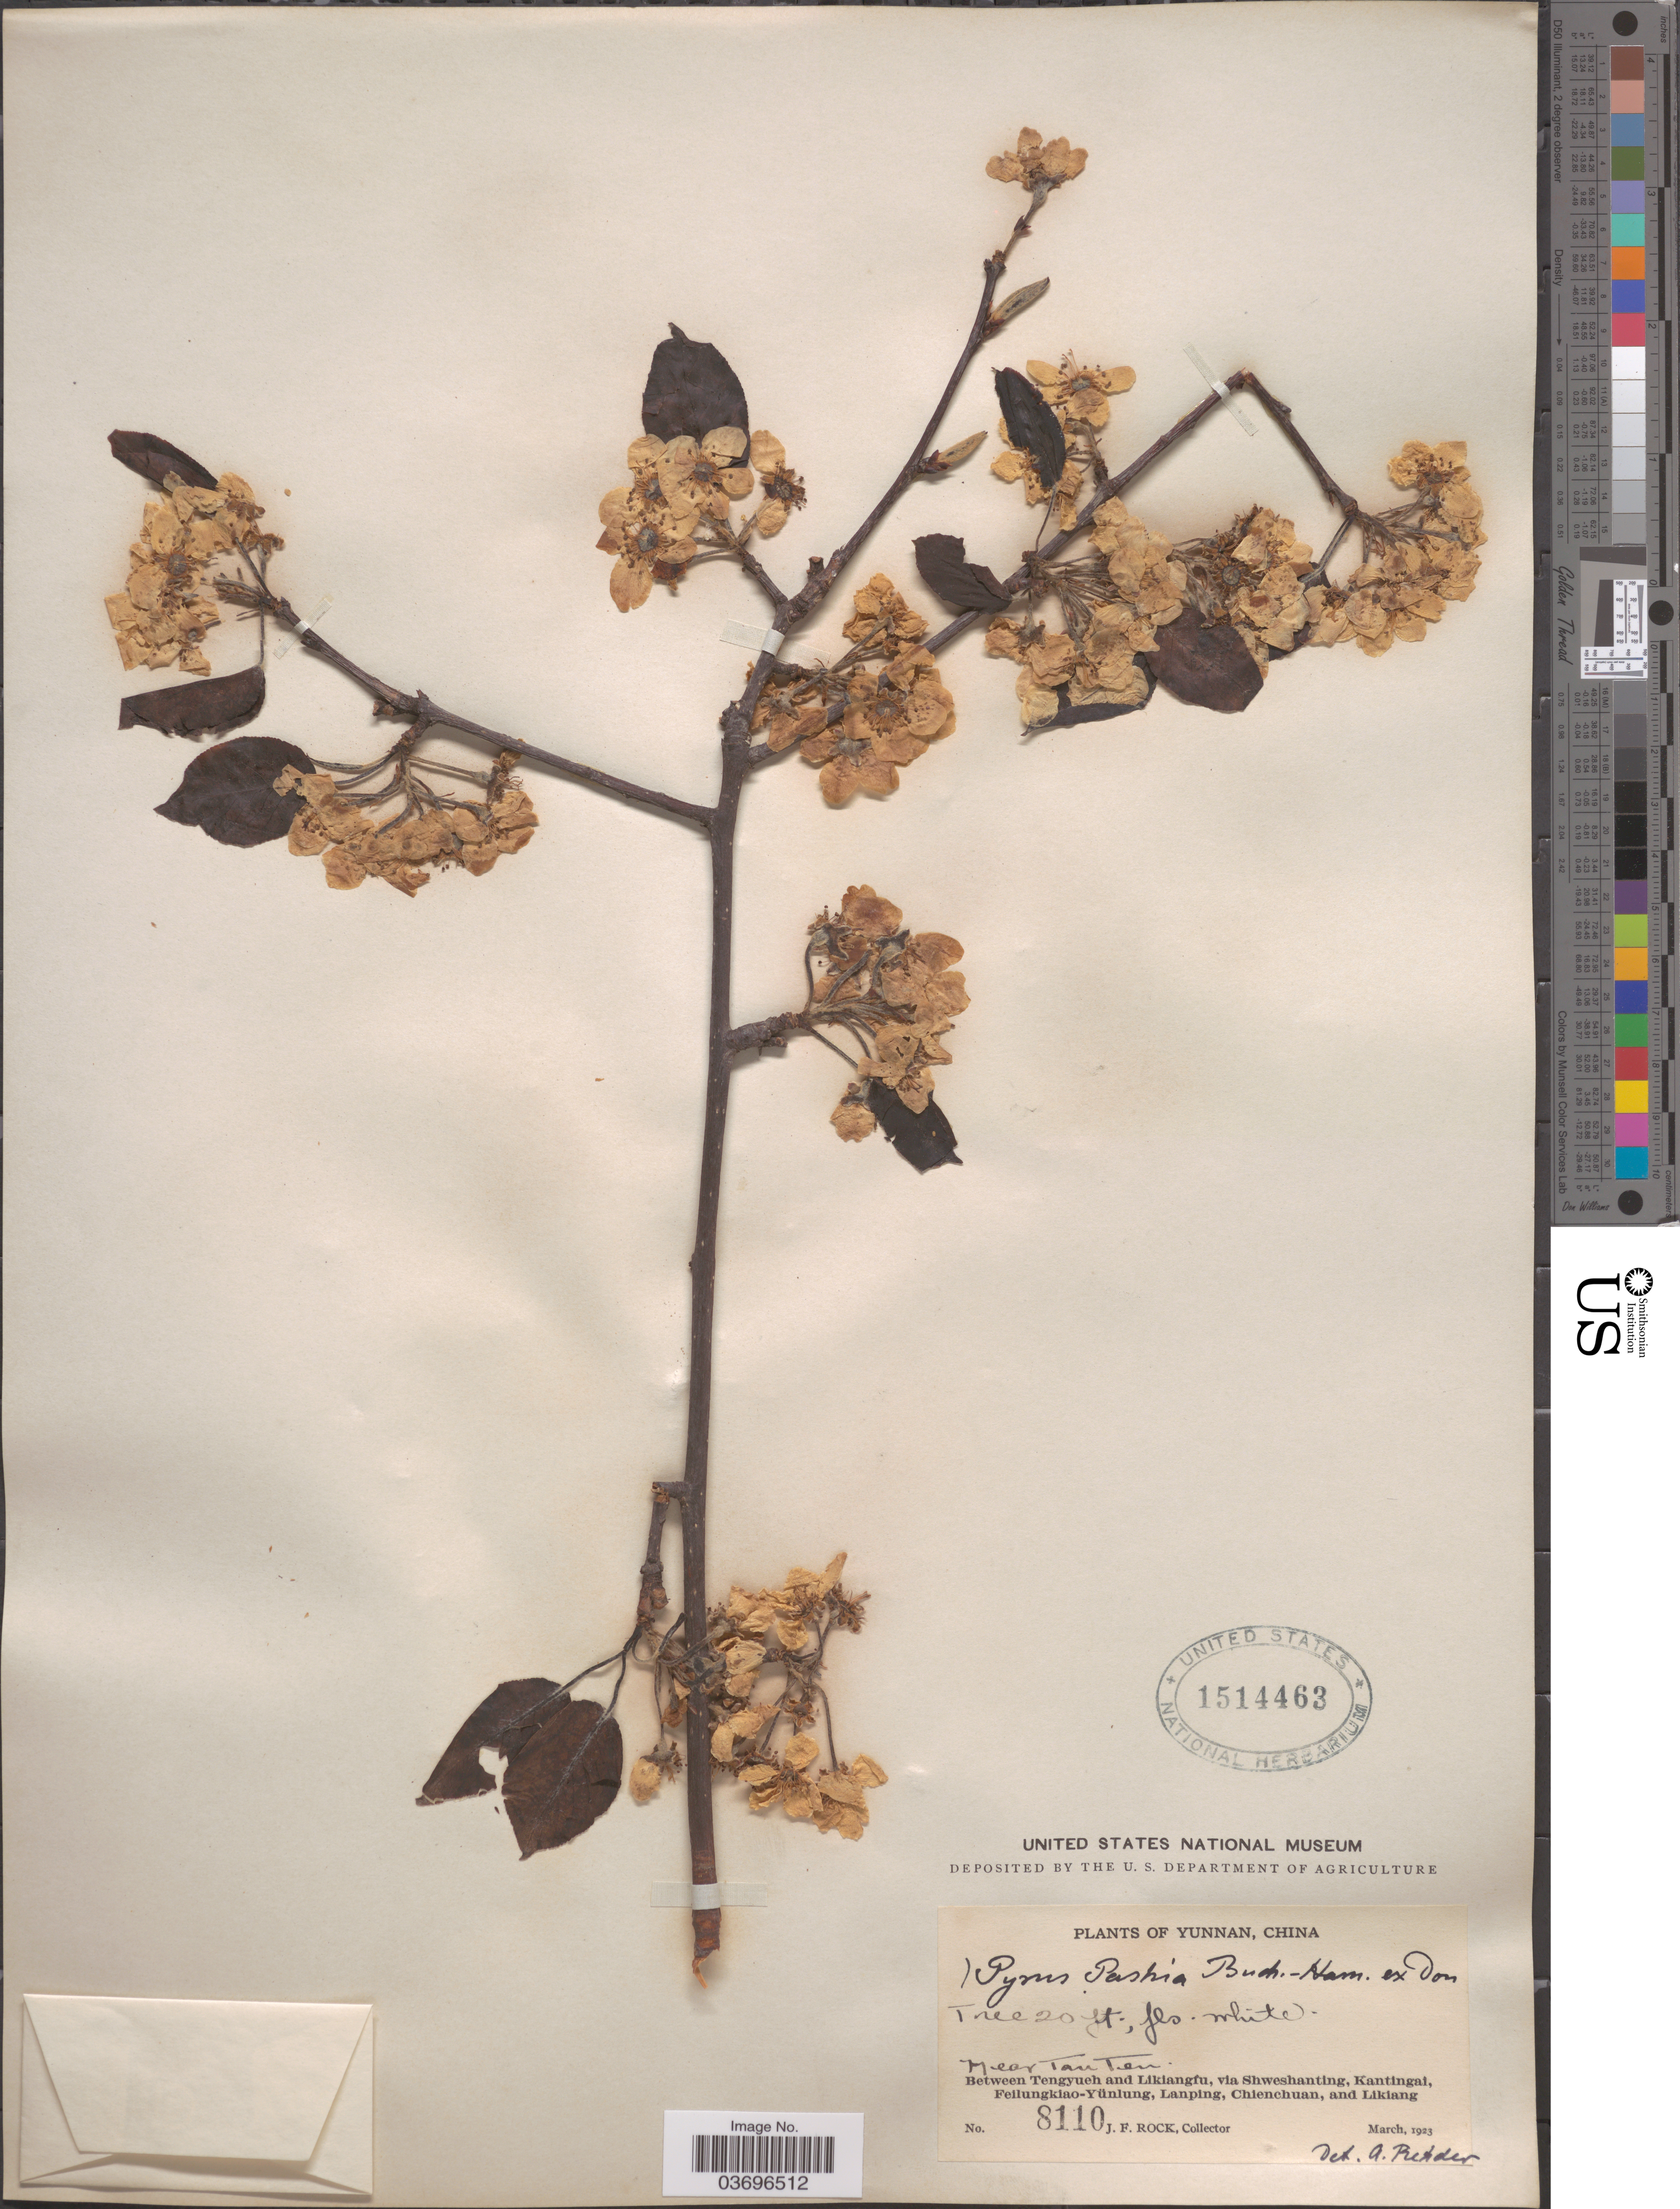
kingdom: Plantae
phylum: Tracheophyta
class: Magnoliopsida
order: Rosales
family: Rosaceae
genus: Pyrus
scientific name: Pyrus pashia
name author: Buch.-Ham. ex D. Don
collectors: J. Rock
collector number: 8110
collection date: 1923-03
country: China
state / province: Yunnan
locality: Near Tan Ten. Between Tengyueh and Likiangfu, via Shweshanting, Kantingai, Feilungkiao-Yünlung, Lanping, Chienchuan, and Likiang.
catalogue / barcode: US 1514463